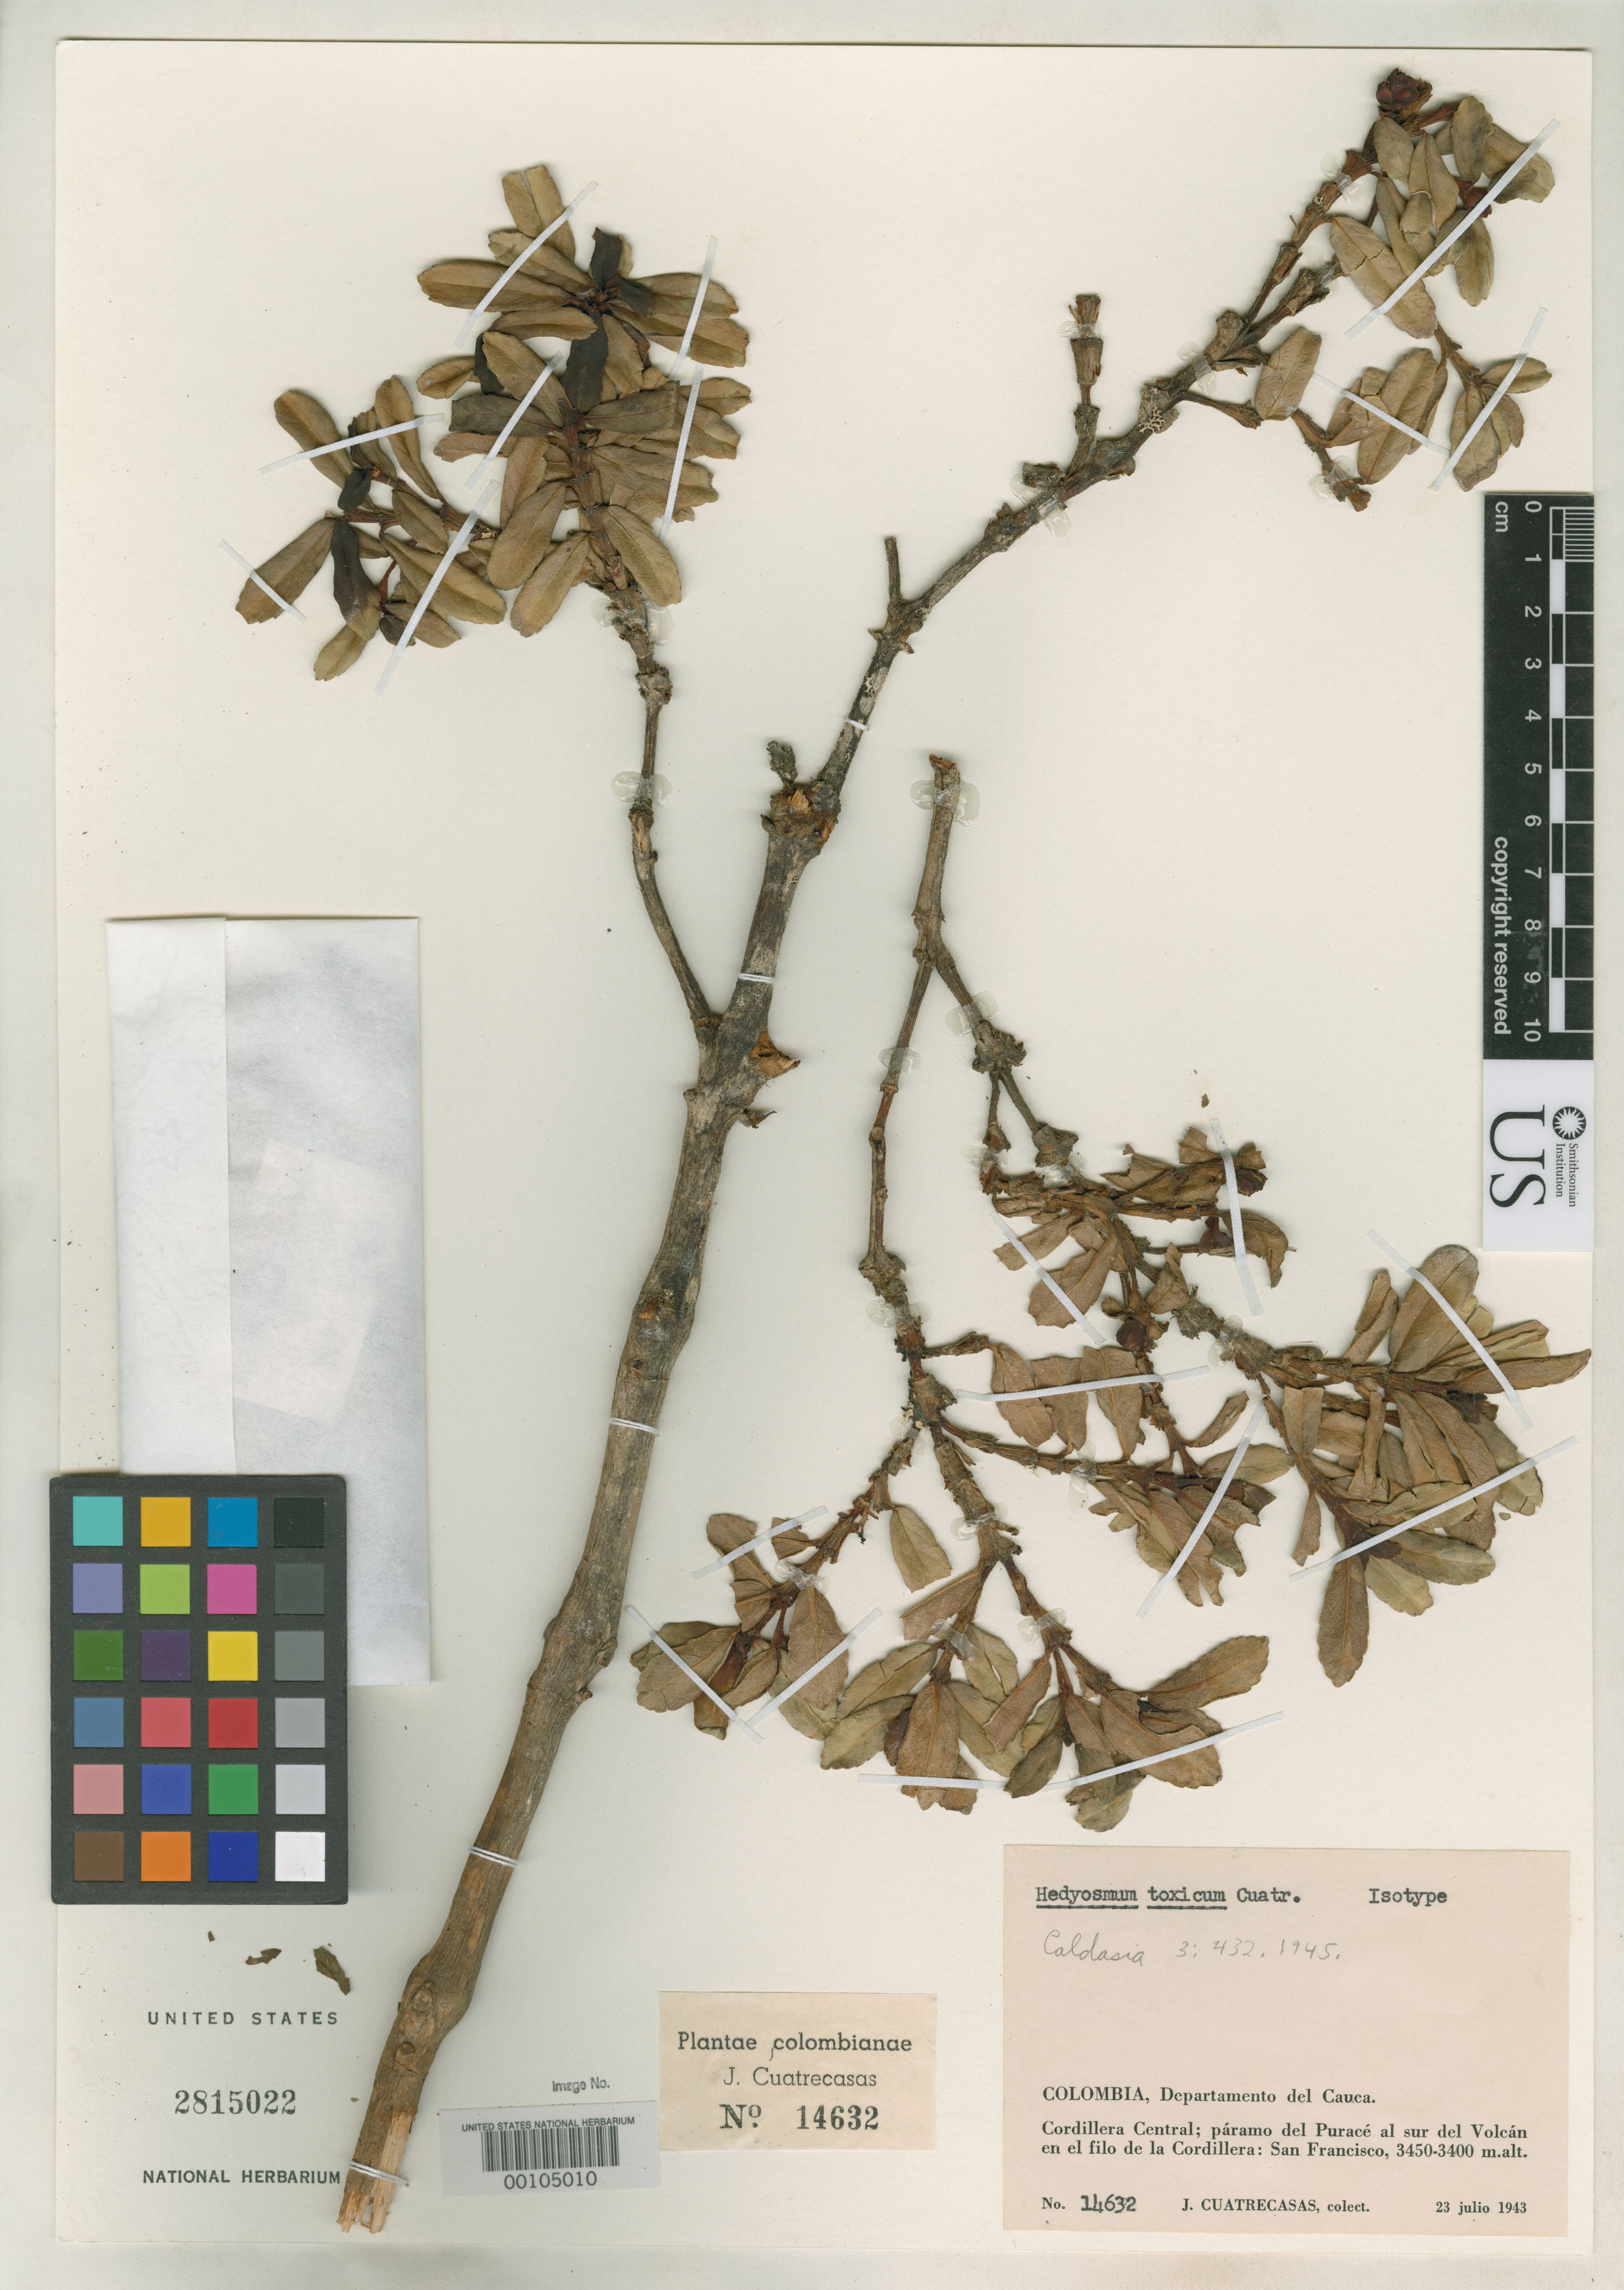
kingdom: Plantae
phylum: Tracheophyta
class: Magnoliopsida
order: Chloranthales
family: Chloranthaceae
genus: Hedyosmum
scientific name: Hedyosmum toxicum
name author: Cuatrec.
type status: Isotype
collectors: J. Cuatrecasas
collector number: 14632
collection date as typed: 23 Jul 1943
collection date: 1943-07-23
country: Colombia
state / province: Cauca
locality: Cordillera Central, Paramo del Purace al Sur del Volcan en El Filo [el Filo?], San Francisco. [Central mountain range, high bleak plain of Purace to the S of the volCaño on the edge, San Francisco]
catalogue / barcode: US 2815022